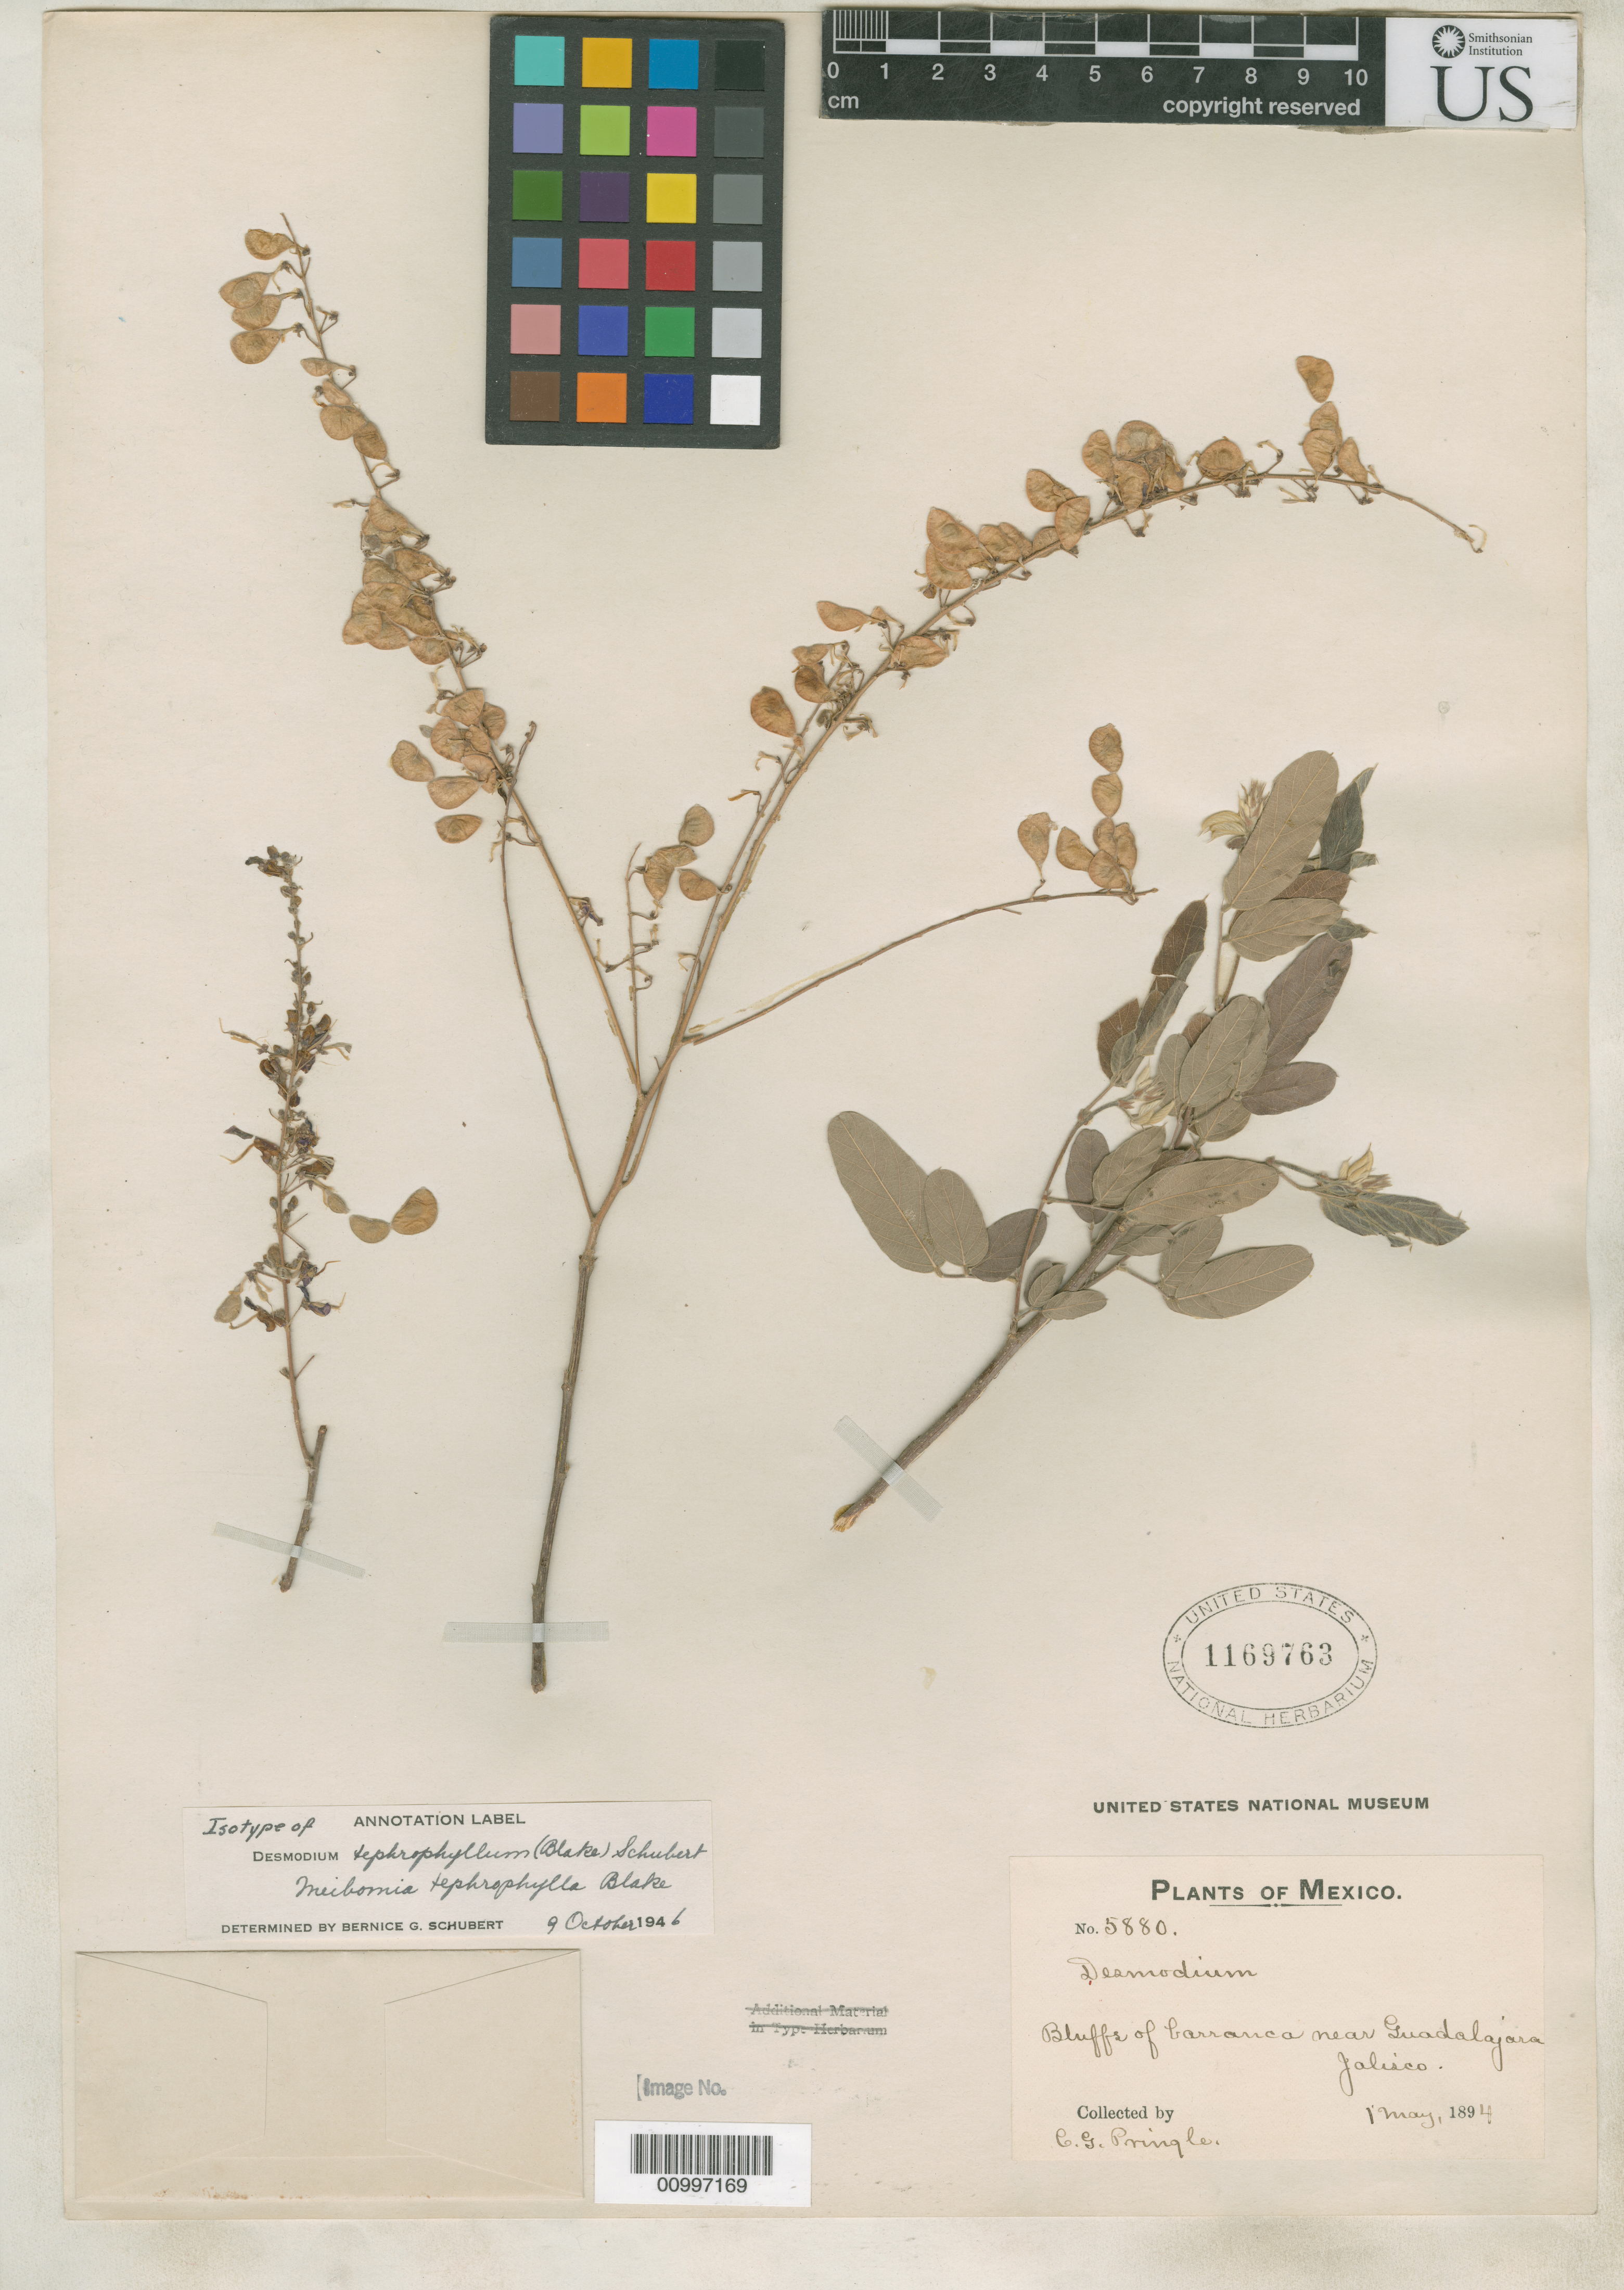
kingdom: Plantae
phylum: Tracheophyta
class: Magnoliopsida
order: Fabales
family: Fabaceae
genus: Meibomia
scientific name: Meibomia tephrophylla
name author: S.F. Blake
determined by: Schubert, Bernice G.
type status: Isotype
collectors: C. G. Pringle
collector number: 5880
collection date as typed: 01 May 1894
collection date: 1894-05-01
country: Mexico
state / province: Jalisco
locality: Bluffs of Barranca near Guadalajara.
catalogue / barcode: US 1169763